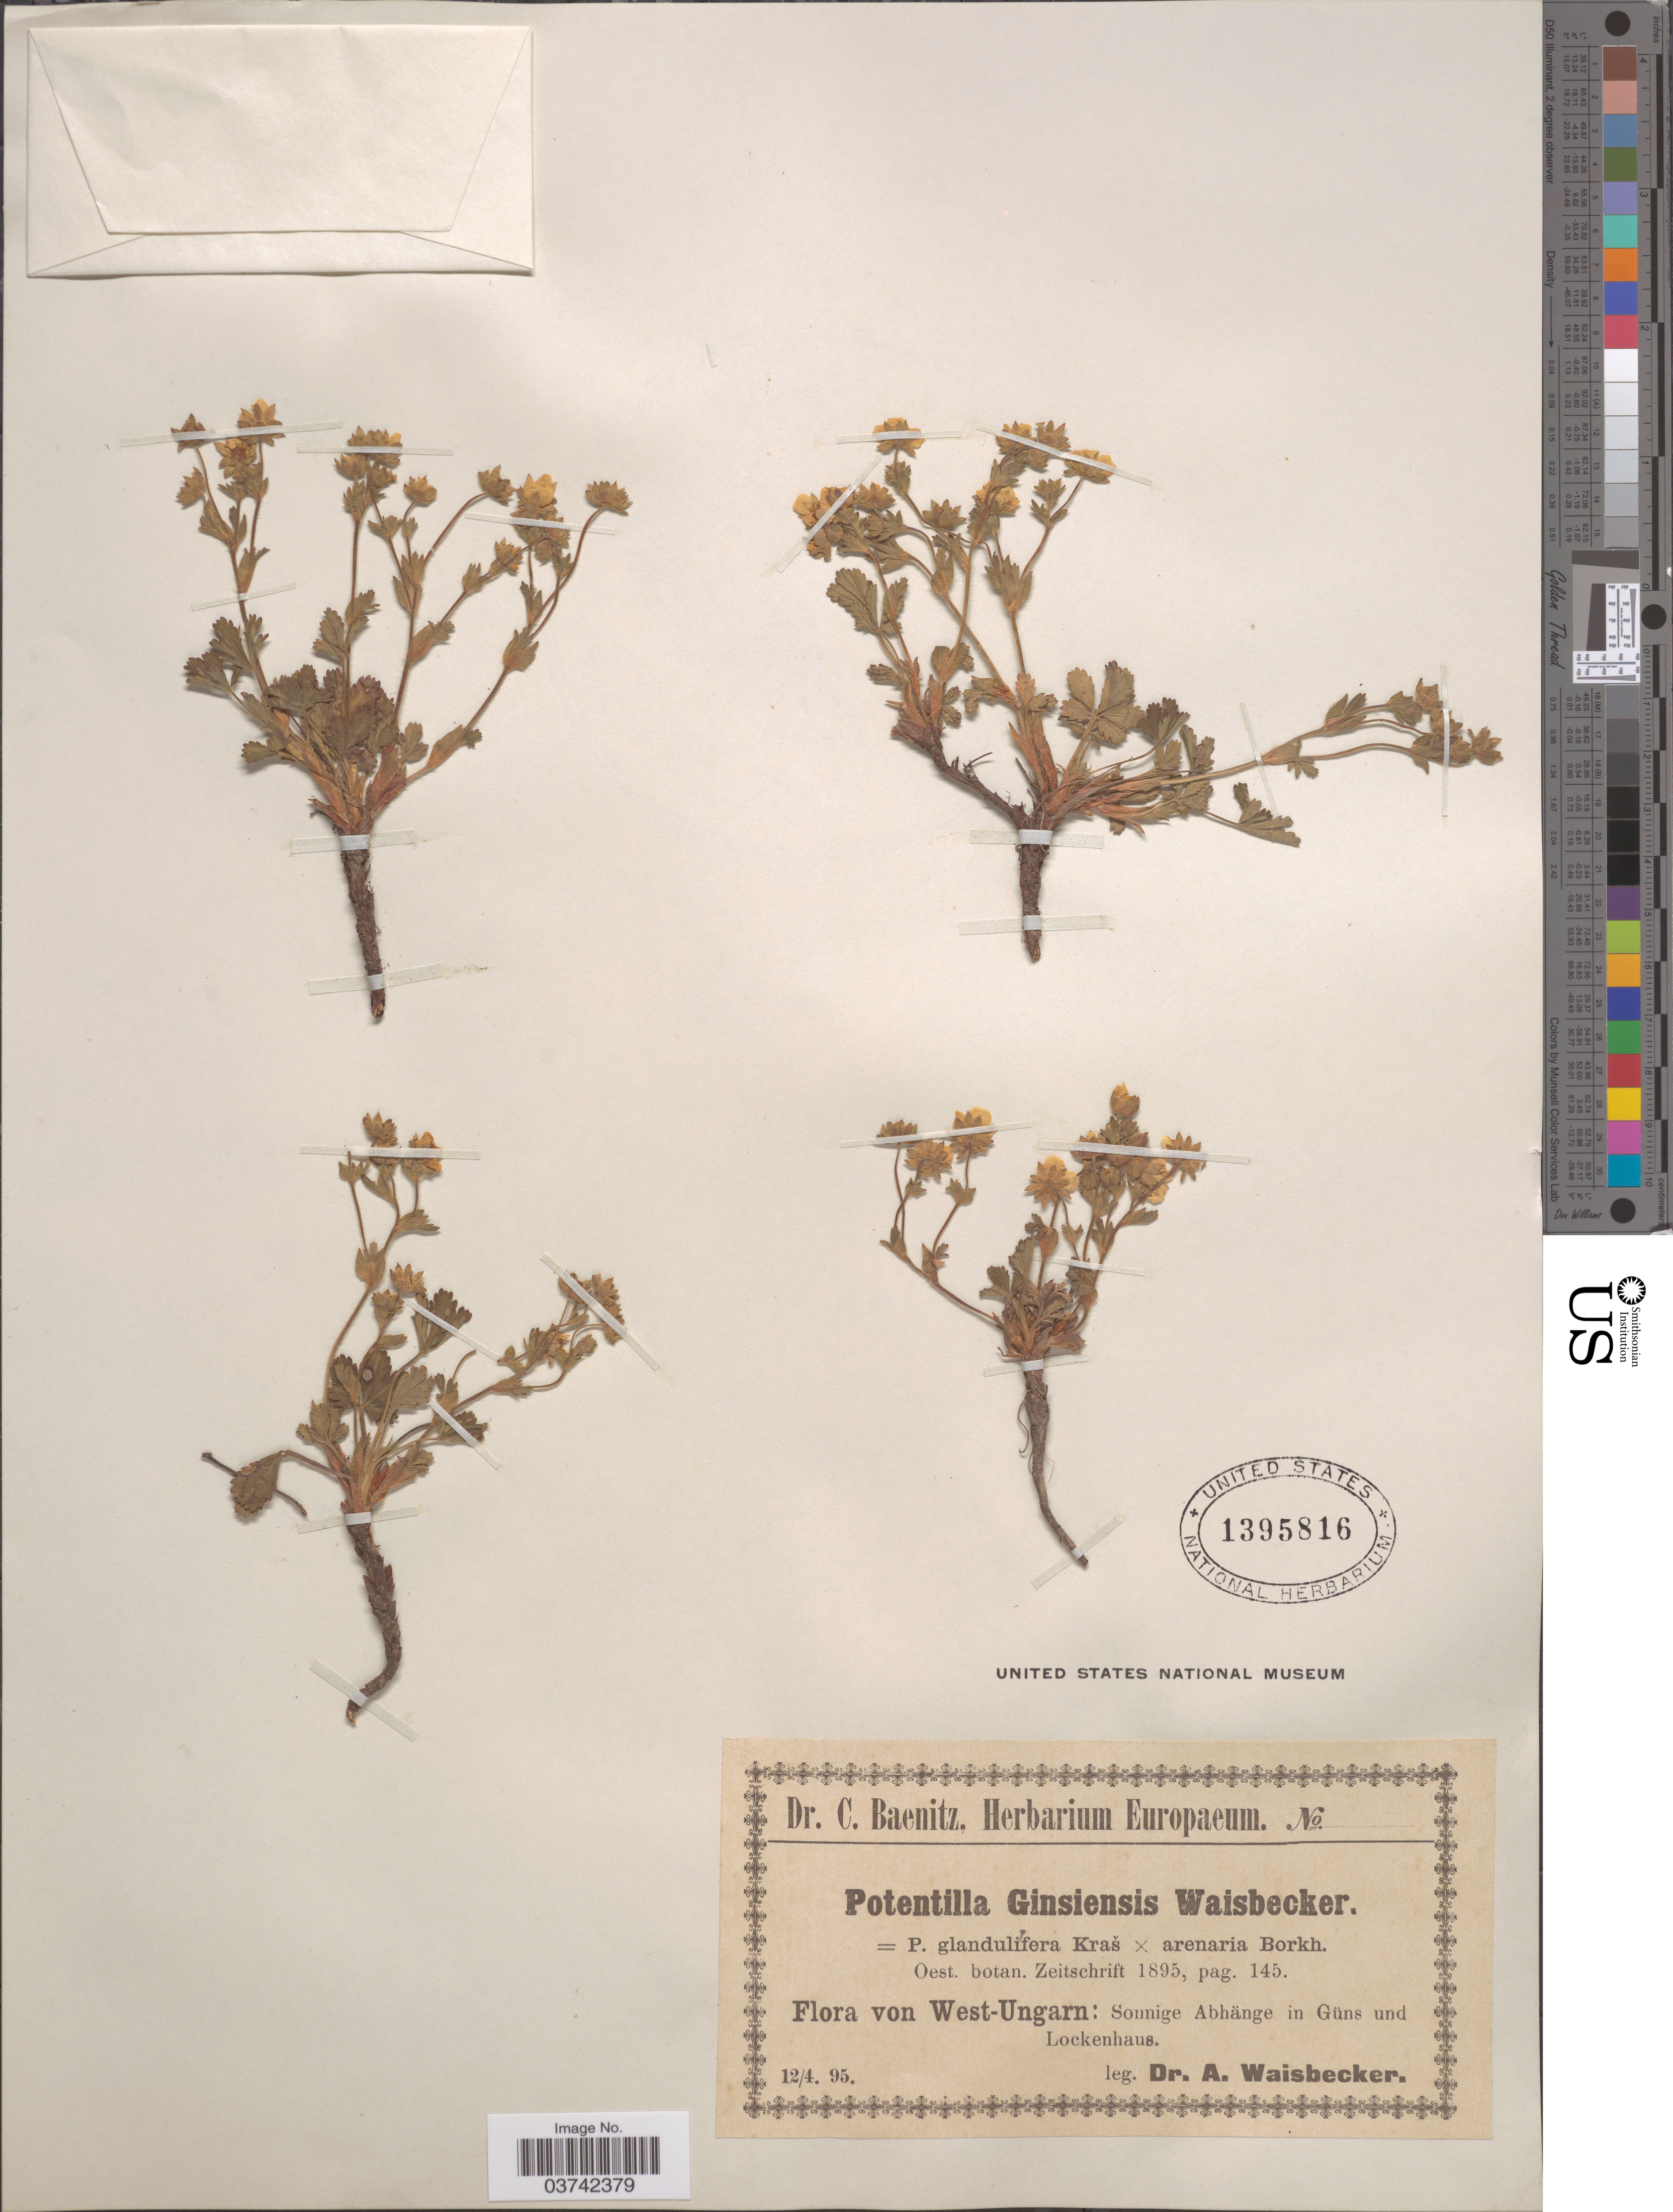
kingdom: Plantae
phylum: Tracheophyta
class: Magnoliopsida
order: Rosales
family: Rosaceae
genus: Potentilla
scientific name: Potentilla ginsiensis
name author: Wol.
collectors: A. Waisbecker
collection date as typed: Transcribed d/m/y: 12/4/95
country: Hungary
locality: West-Ungarn: Sonnige Abhänge in Güns und Lockenhaus.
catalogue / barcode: US 1395816